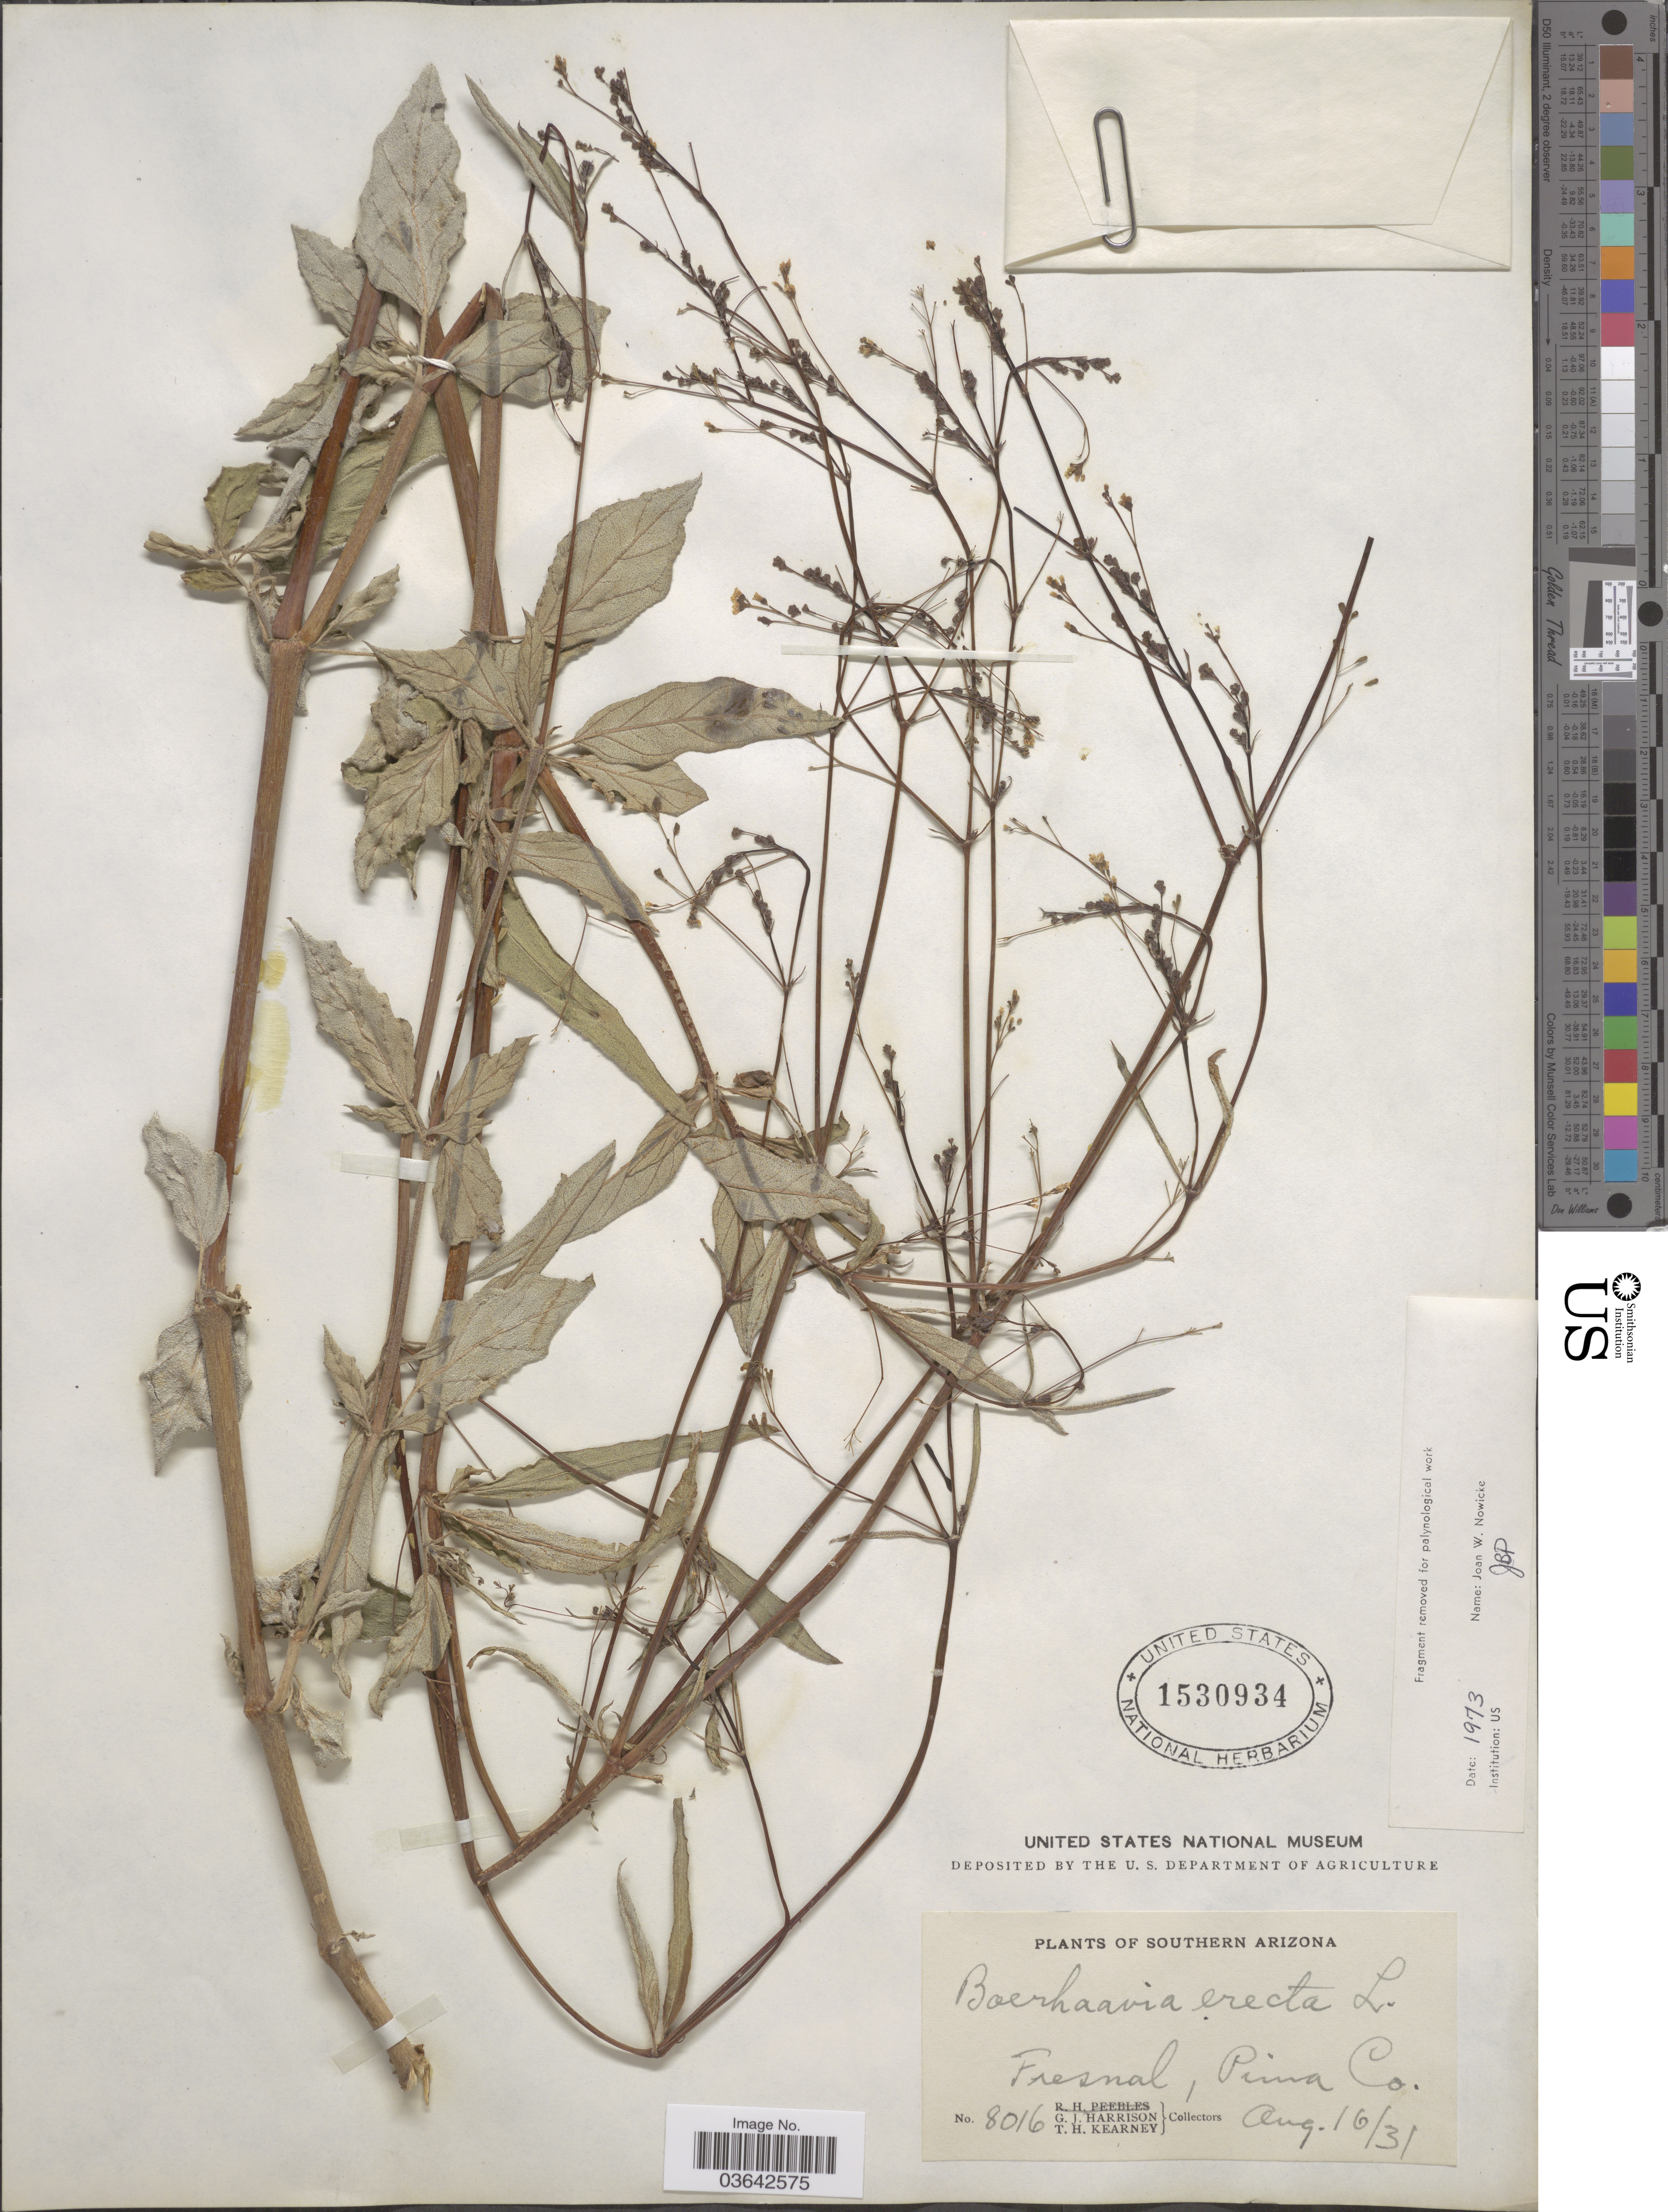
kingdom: Plantae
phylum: Tracheophyta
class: Magnoliopsida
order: Caryophyllales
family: Nyctaginaceae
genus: Boerhavia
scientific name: Boerhavia erecta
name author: L.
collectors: G. J. Harrison & T. H. Kearney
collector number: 8016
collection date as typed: Transcribed d/m/y: 16/8/31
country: United States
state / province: Arizona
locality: Southern Arizona. Fresnal, Pima Co.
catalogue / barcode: US 1530934